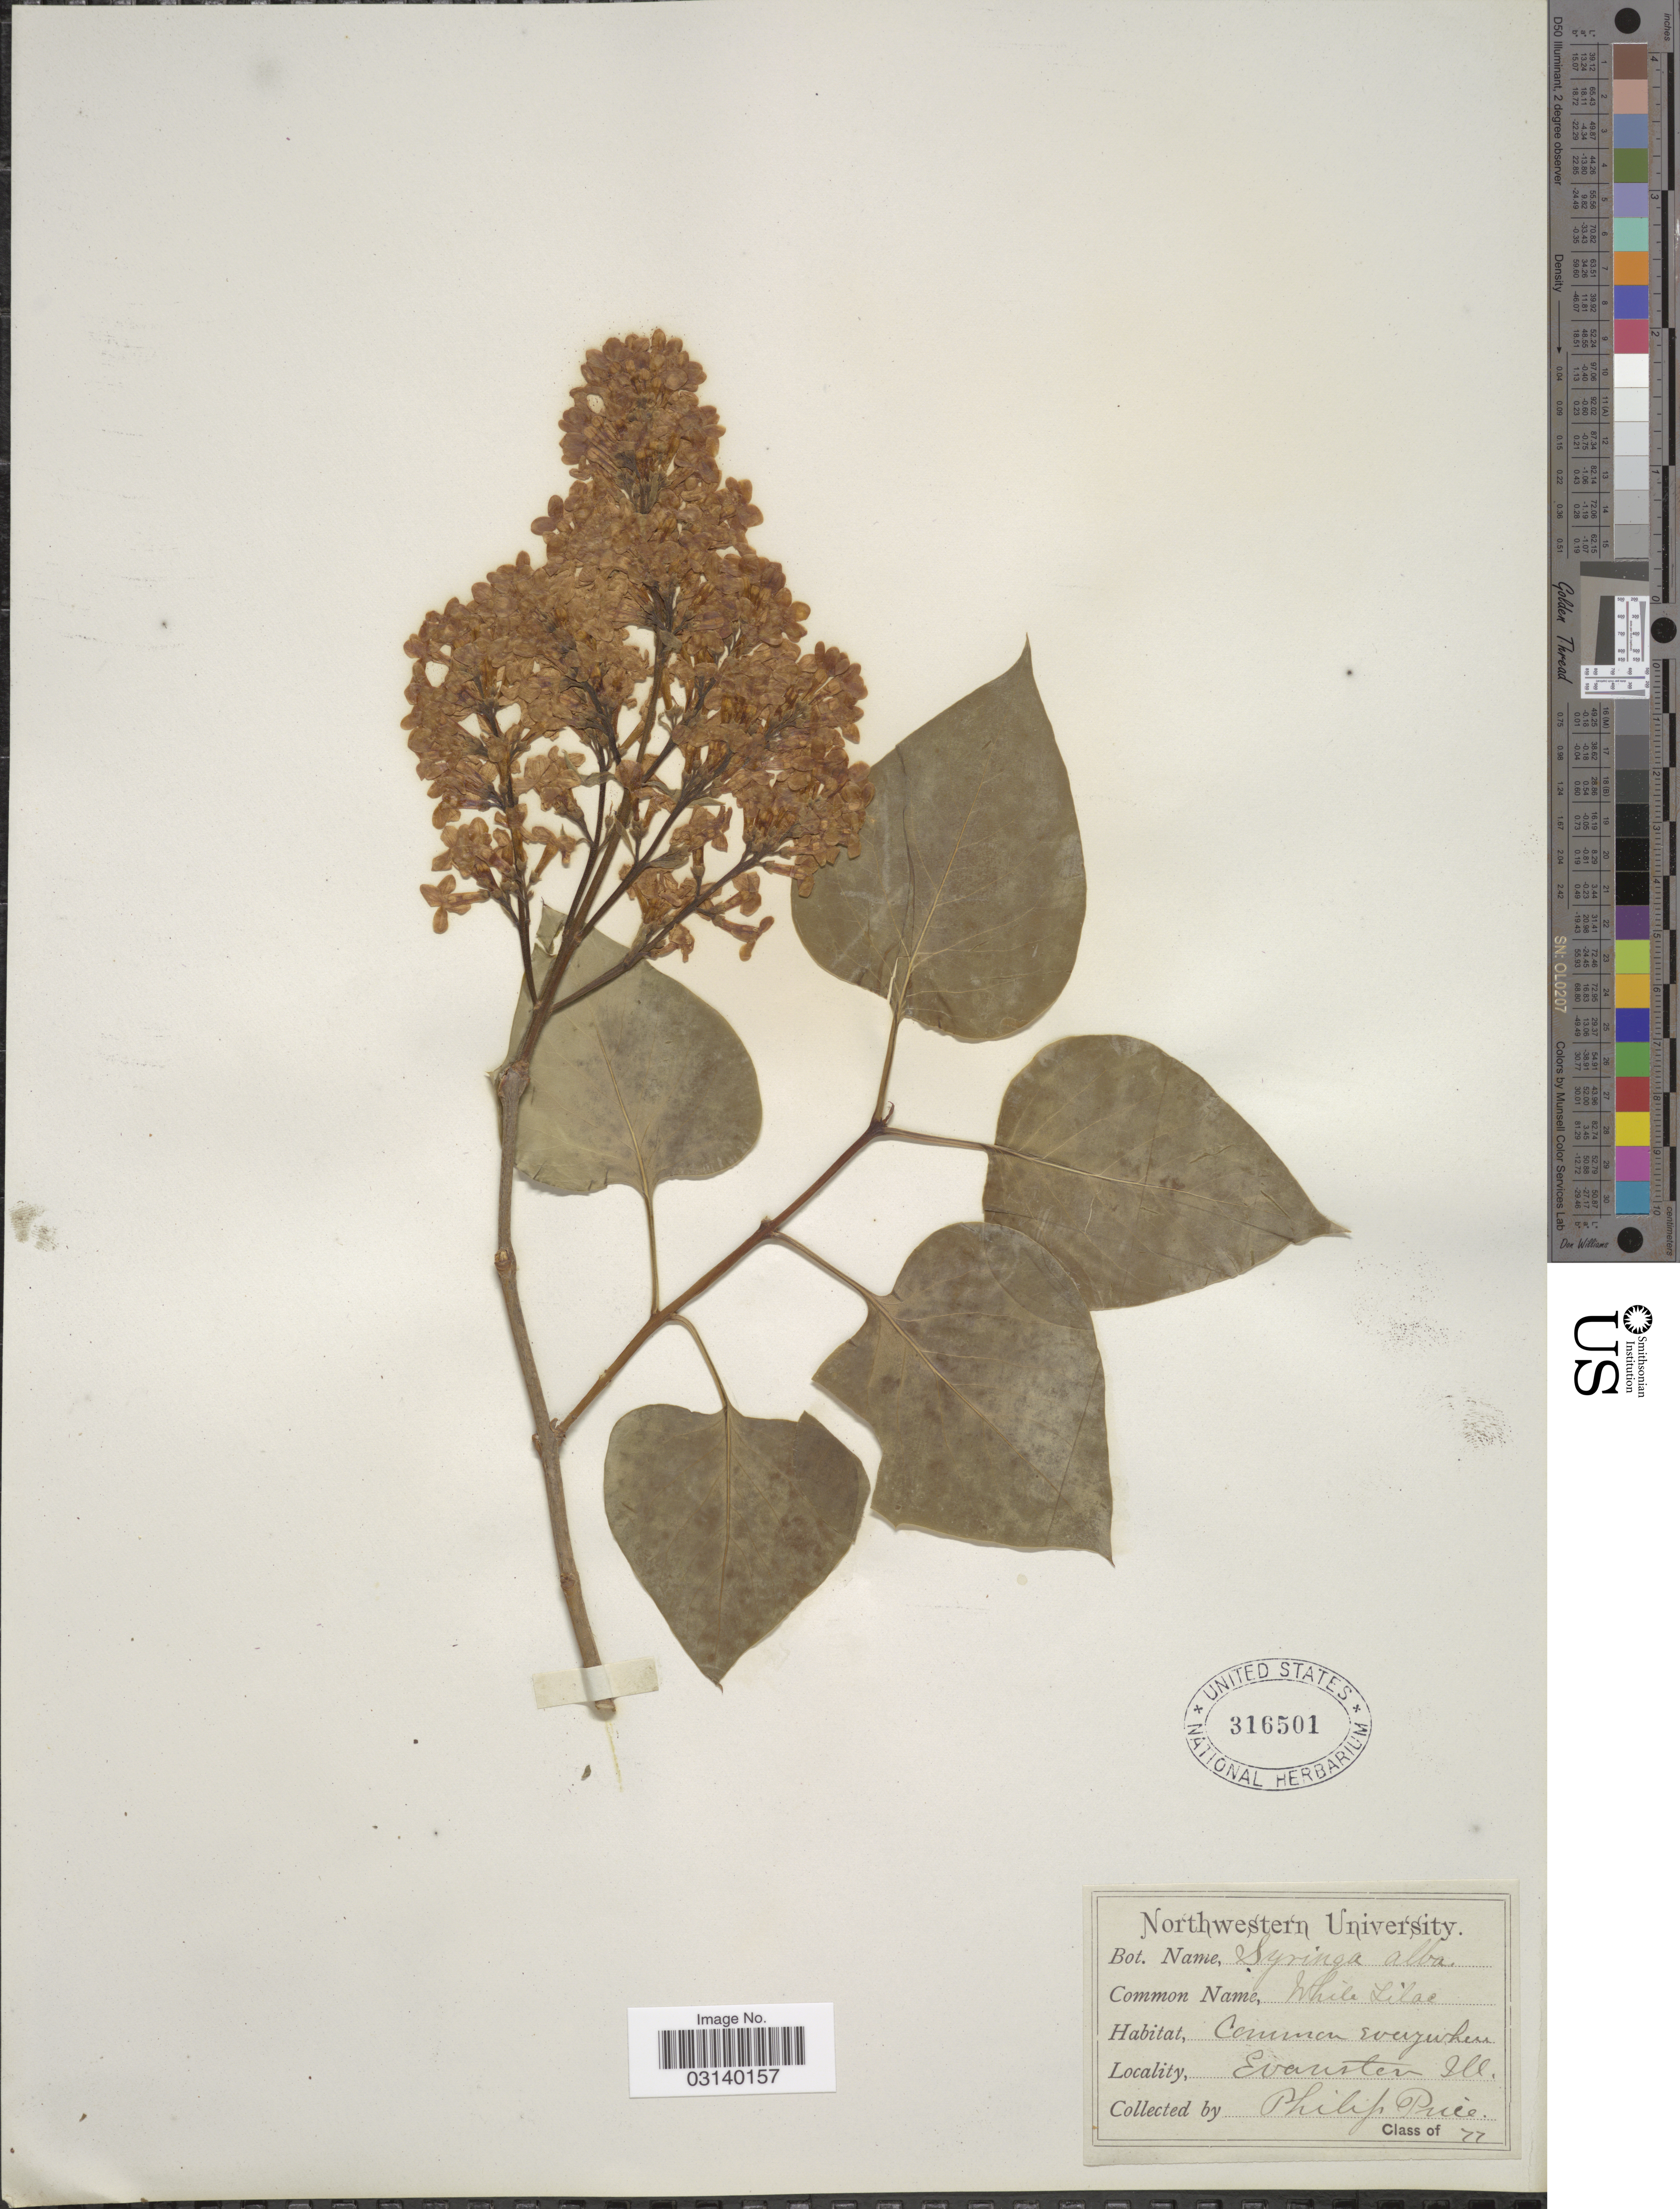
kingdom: Plantae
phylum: Tracheophyta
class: Magnoliopsida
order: Lamiales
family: Oleaceae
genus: Syringa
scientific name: Syringa vulgaris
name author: L.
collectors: P. Price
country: United States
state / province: Illinois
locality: Evanston.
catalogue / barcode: US 316501